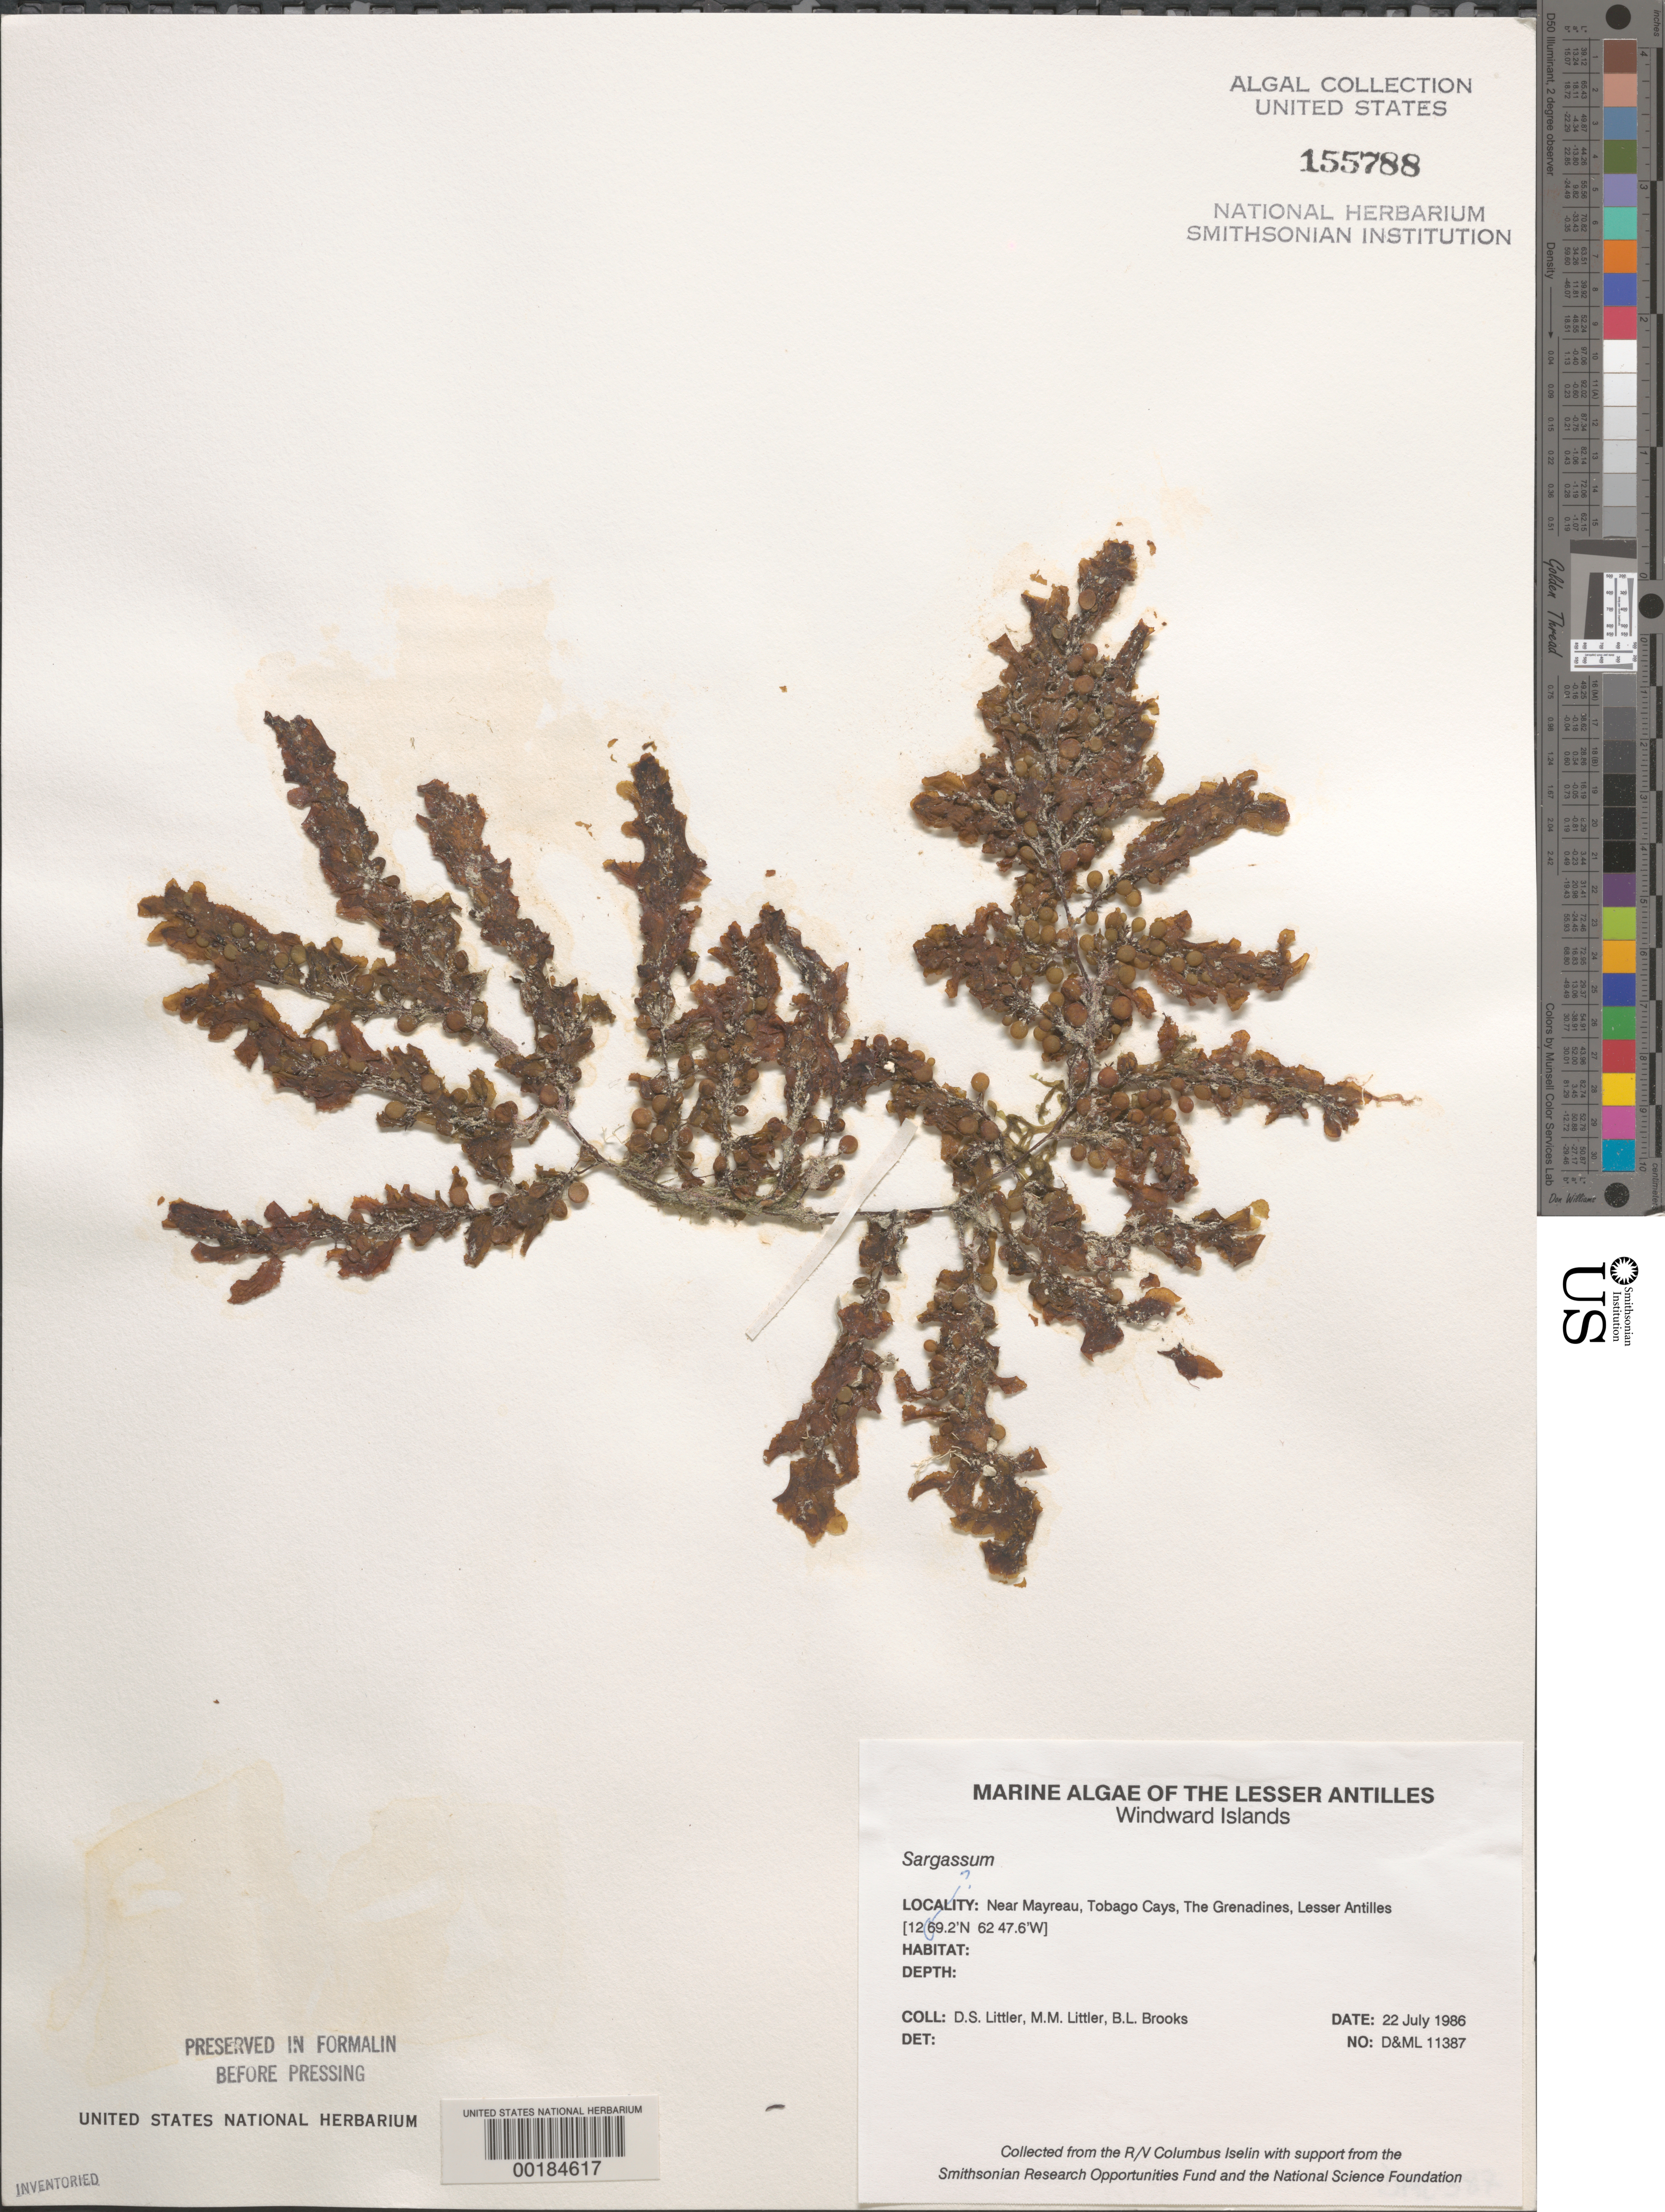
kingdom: Chromista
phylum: Ochrophyta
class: Phaeophyceae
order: Fucales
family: Sargassaceae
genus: Sargassum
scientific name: Sargassum sp.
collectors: D. S. Littler, M. M. Littler & B. Brooks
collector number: D&ML 11387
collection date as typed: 22 Jul 1986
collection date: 1986-07-22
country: St. Vincent - Grenadines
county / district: Grenadines Parish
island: Mayreau (Mayereau)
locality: Near Mayreau (Mayereau)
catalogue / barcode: US 155788